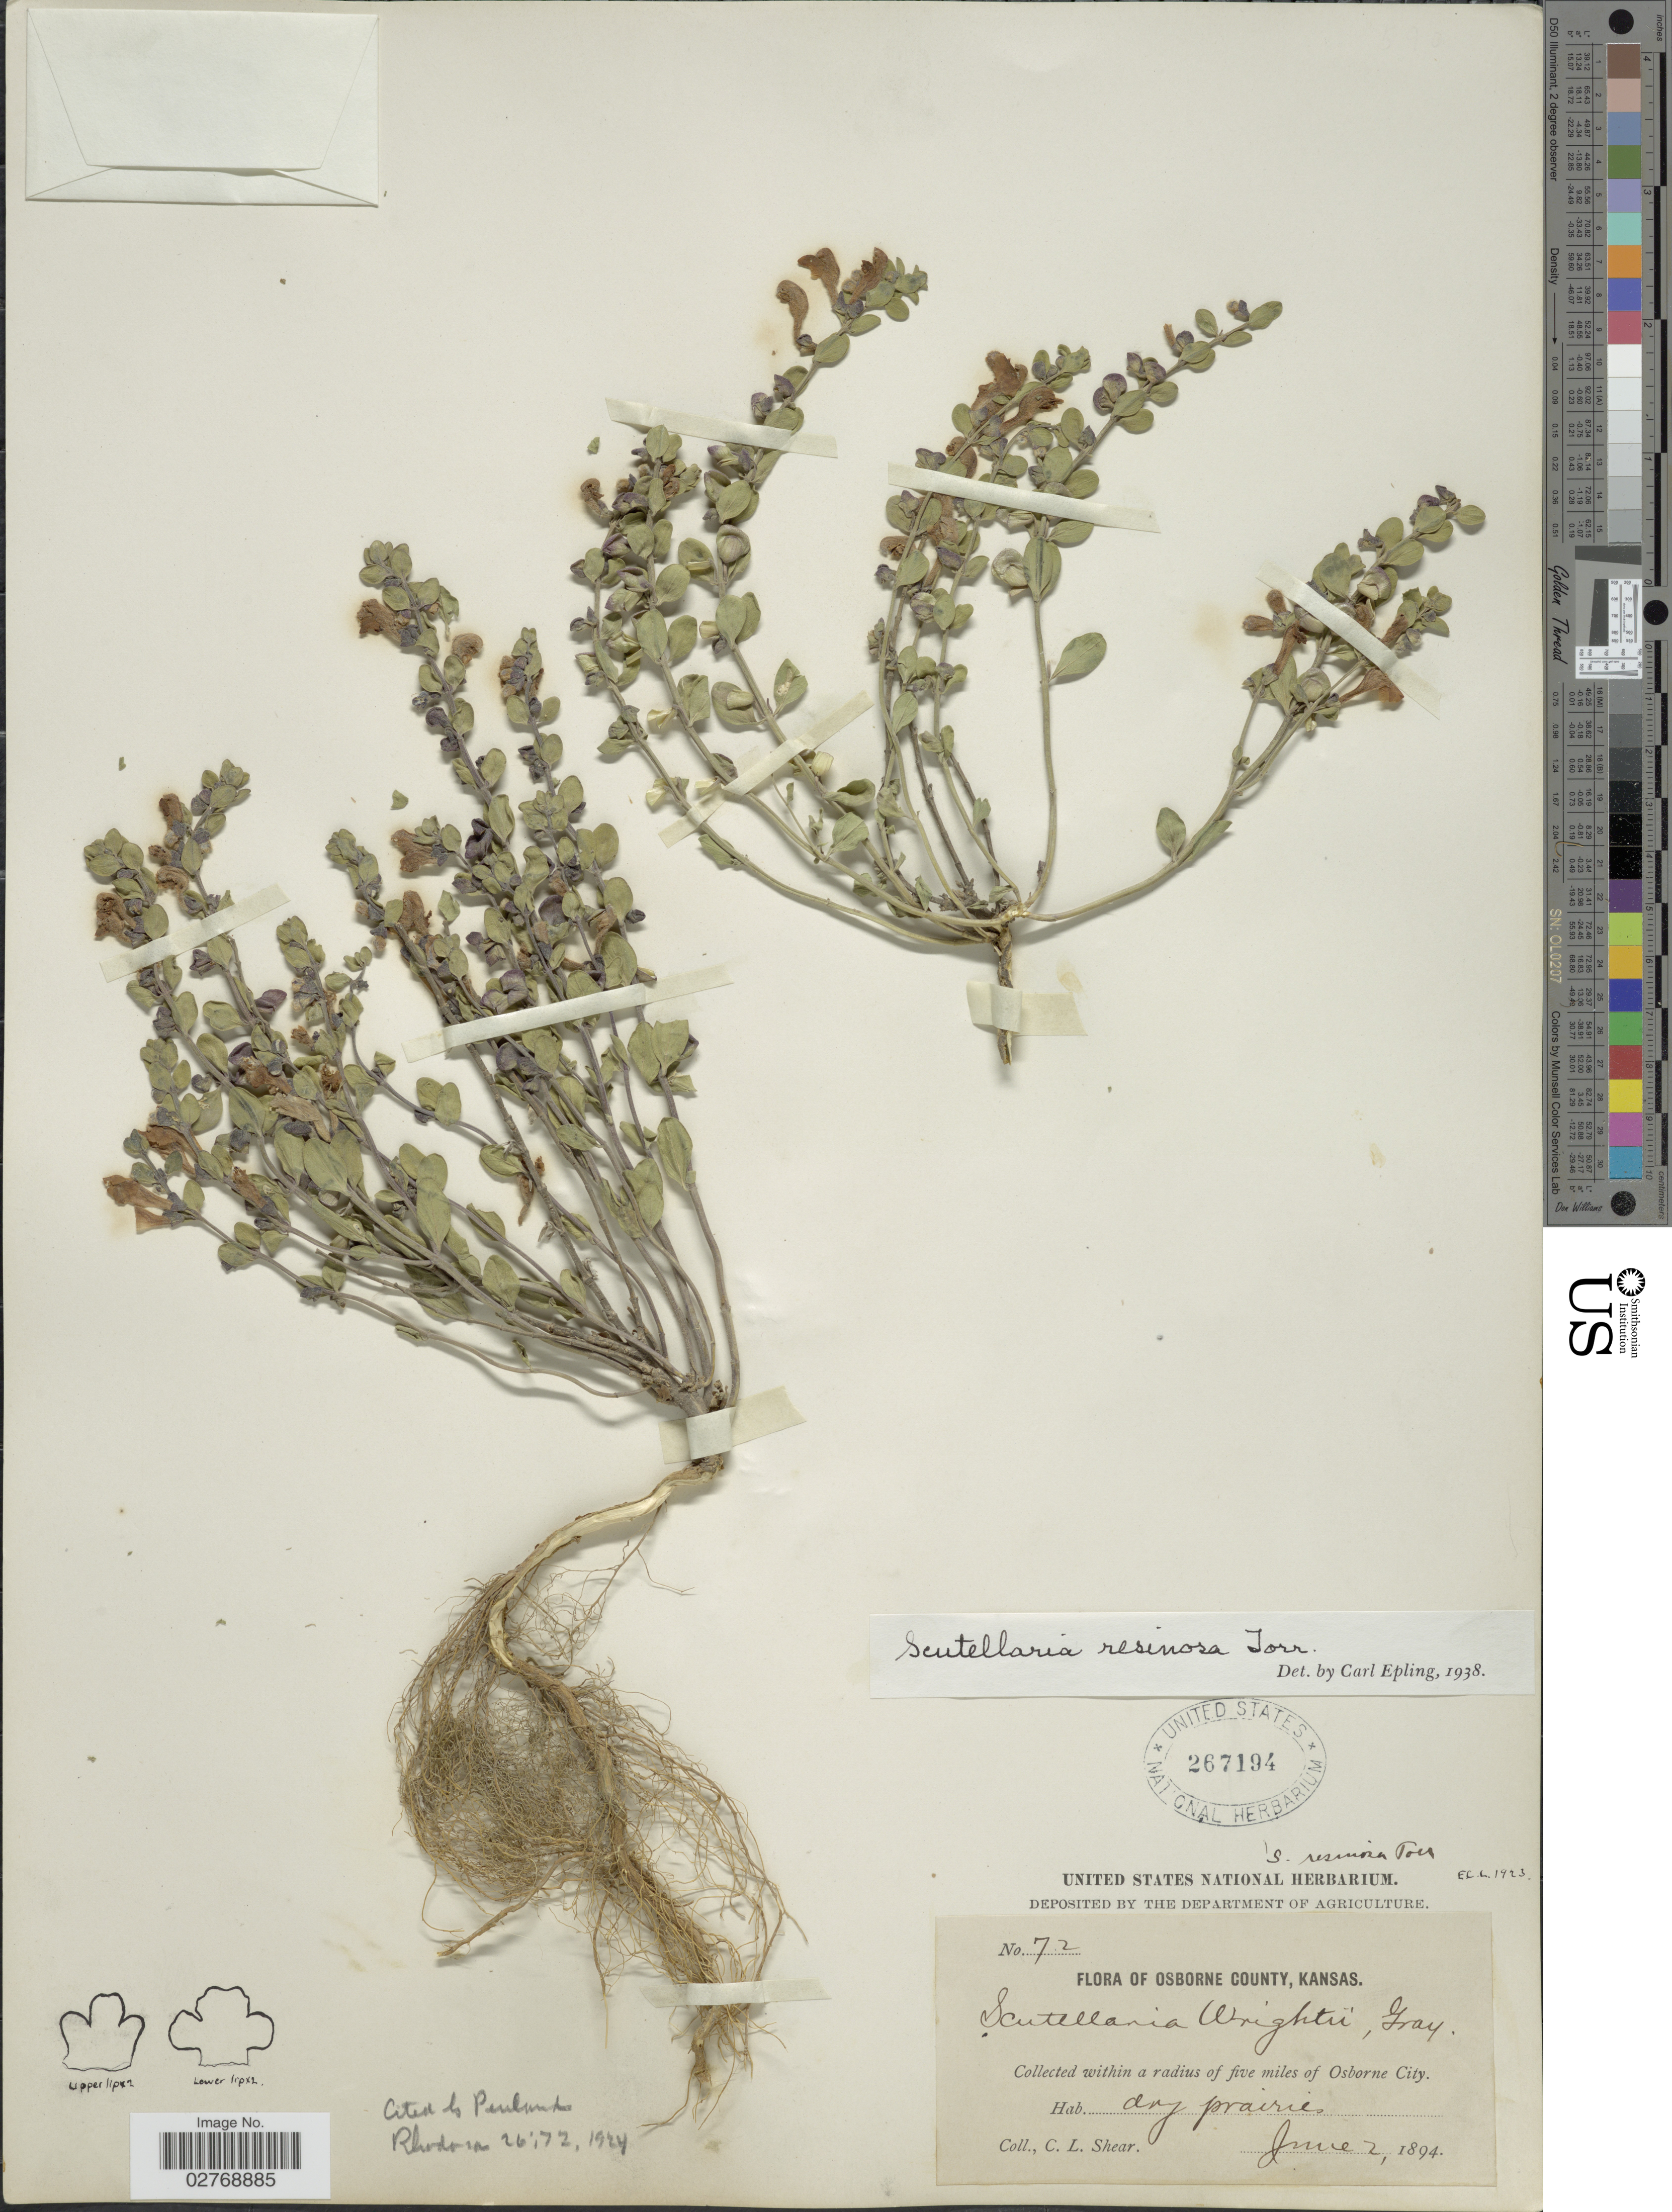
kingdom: Plantae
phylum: Tracheophyta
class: Magnoliopsida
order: Lamiales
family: Lamiaceae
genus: Scutellaria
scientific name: Scutellaria resinosa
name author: Torr.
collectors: C. L. Shear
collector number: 72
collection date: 1894-06-02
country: United States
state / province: Kansas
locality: Osborne County. Within a radius of five miles of Osborne City.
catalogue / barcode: US 267194